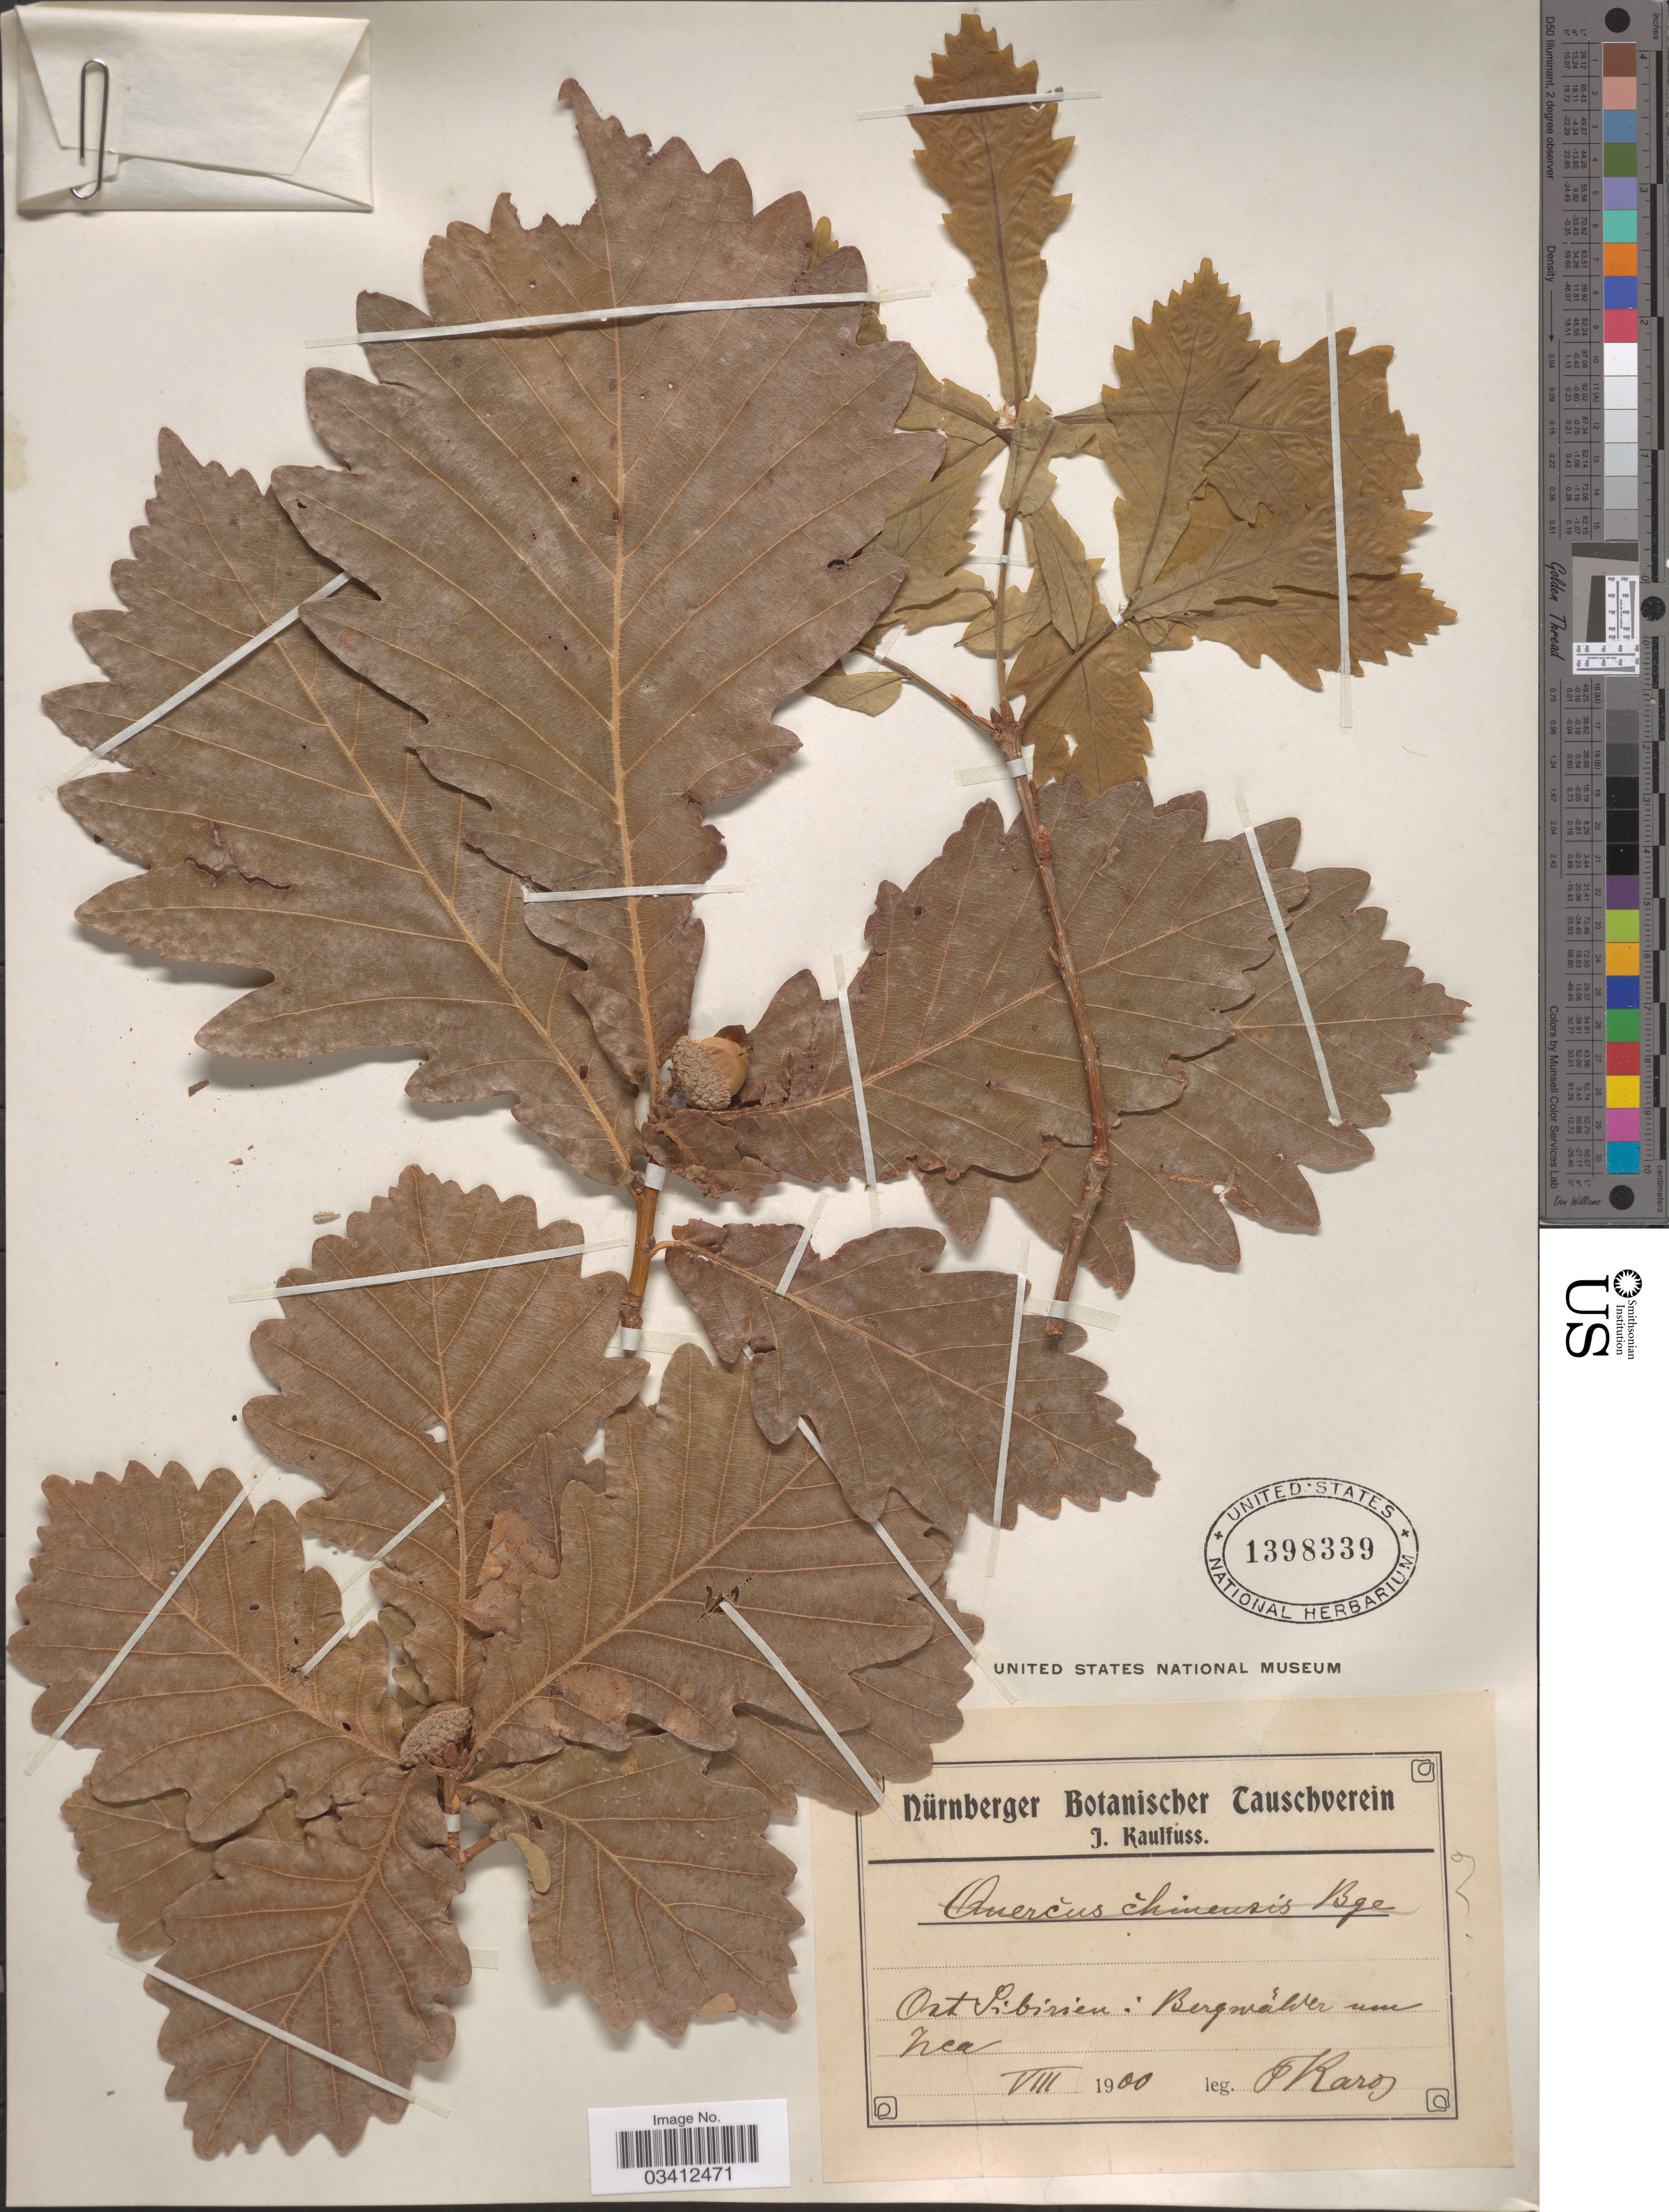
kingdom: Plantae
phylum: Tracheophyta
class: Magnoliopsida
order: Fagales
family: Fagaceae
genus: Quercus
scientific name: Quercus sp.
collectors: F. Karo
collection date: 1900-08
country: Russian Federation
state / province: Amur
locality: Ost Sibirien: Bergwälder um Zea (Zeya)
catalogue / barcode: US 1398339